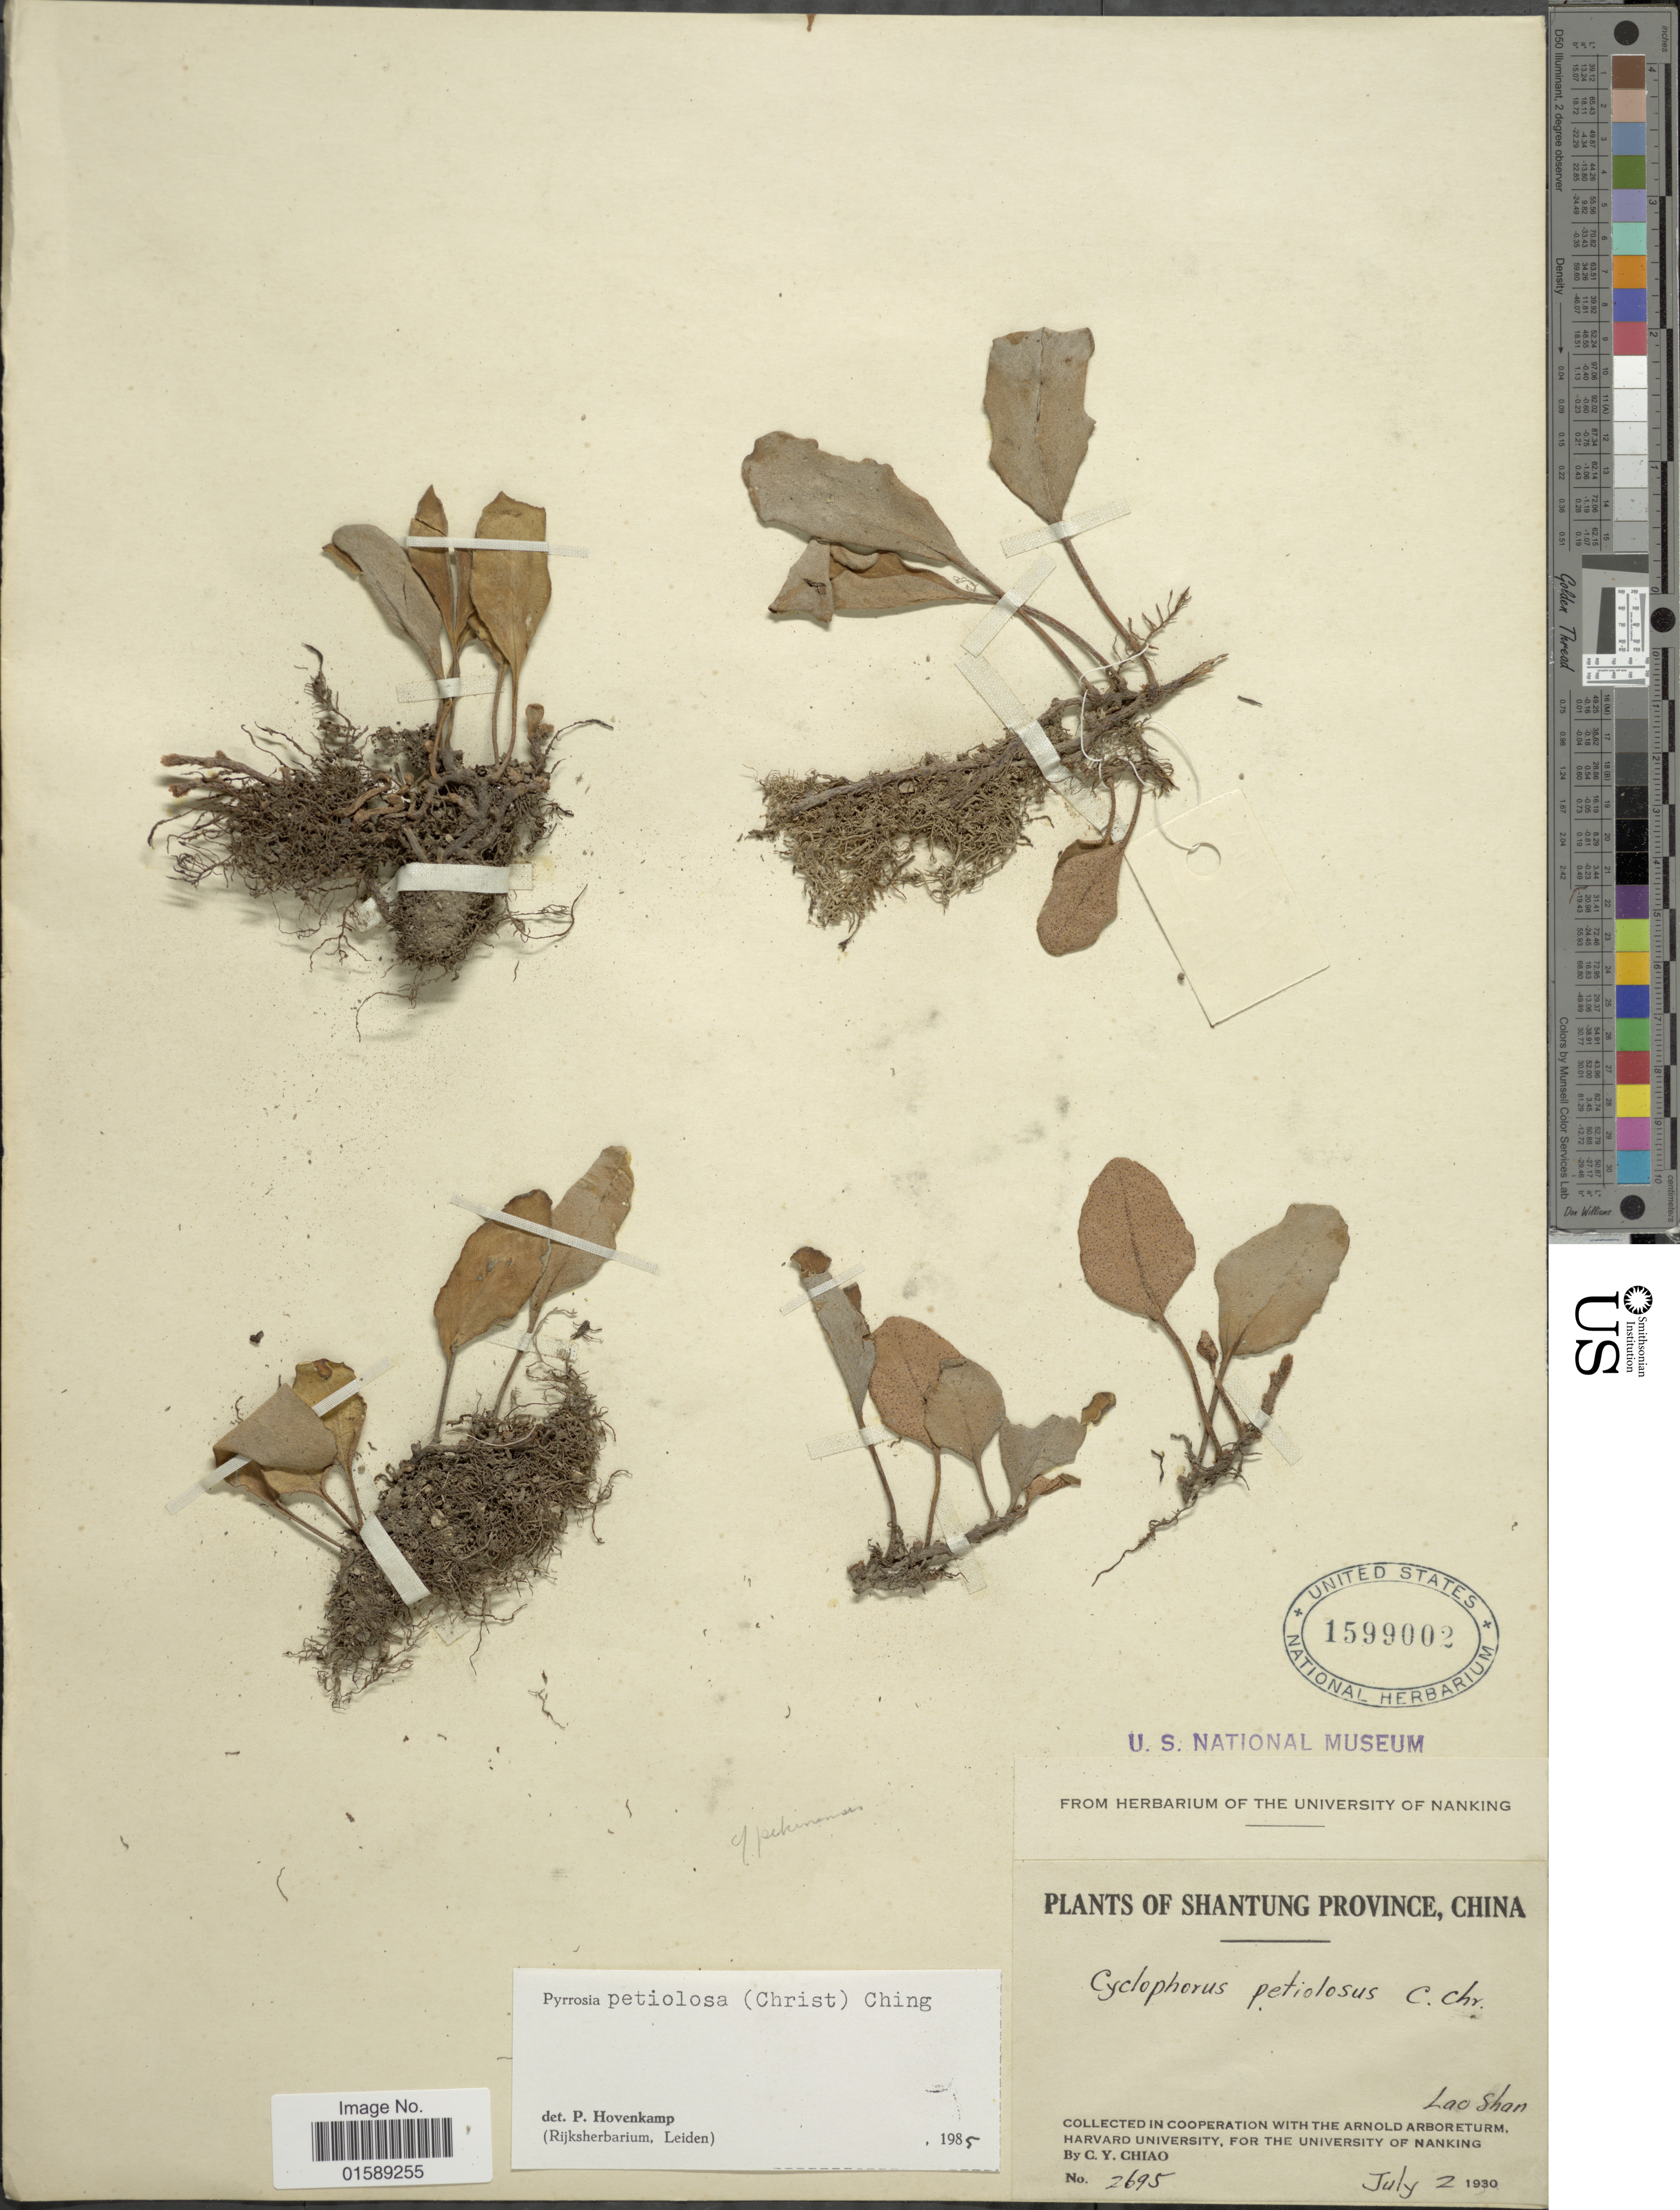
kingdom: Plantae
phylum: Tracheophyta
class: Polypodiopsida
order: Polypodiales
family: Polypodiaceae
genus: Pyrrosia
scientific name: Pyrrosia petiolosa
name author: (Christ) Ching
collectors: C. Y. Chiao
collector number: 2695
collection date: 1930-07-02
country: China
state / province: Shandong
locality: Shantung Province, China. Lao Shan.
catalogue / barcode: US 1599002